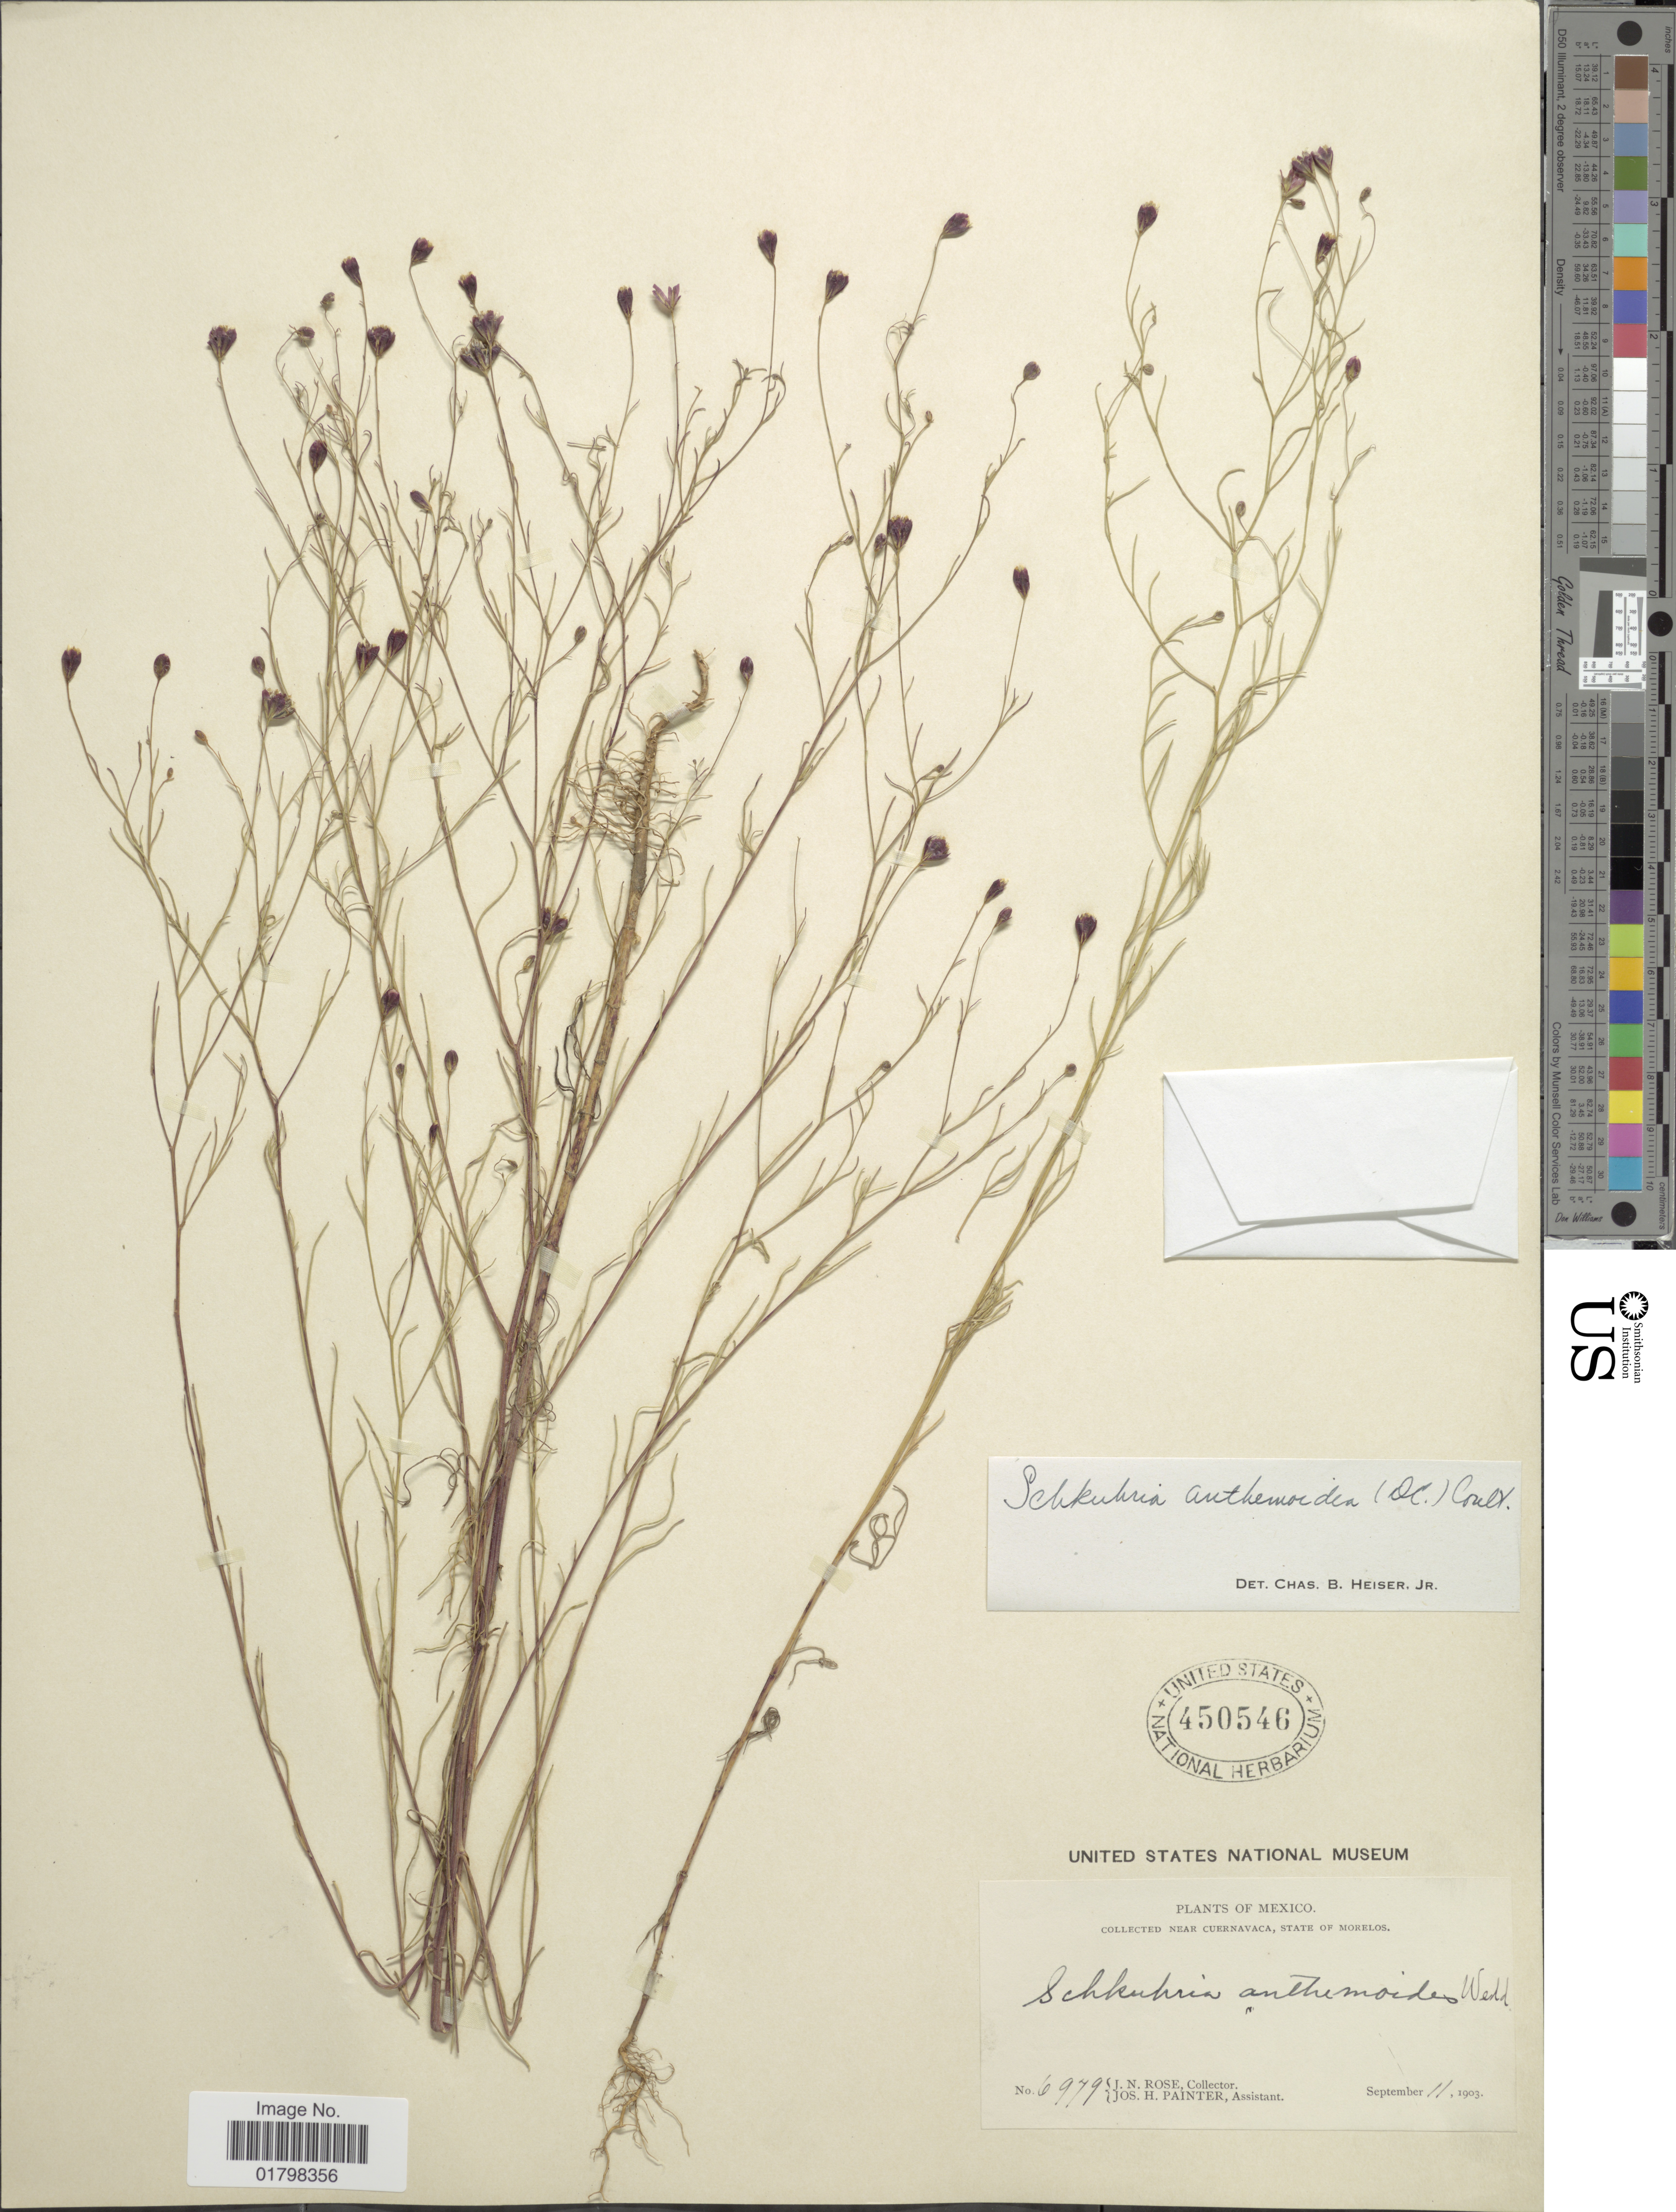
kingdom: Plantae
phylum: Tracheophyta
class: Magnoliopsida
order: Asterales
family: Asteraceae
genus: Schkuhria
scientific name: Schkuhria wislizeni var. frustrata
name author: S.F. Blake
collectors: J. N. Rose & J. H. Painter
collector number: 6979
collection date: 1903-09-11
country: Mexico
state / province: Morelos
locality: Near Cuernavaca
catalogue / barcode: US 450546